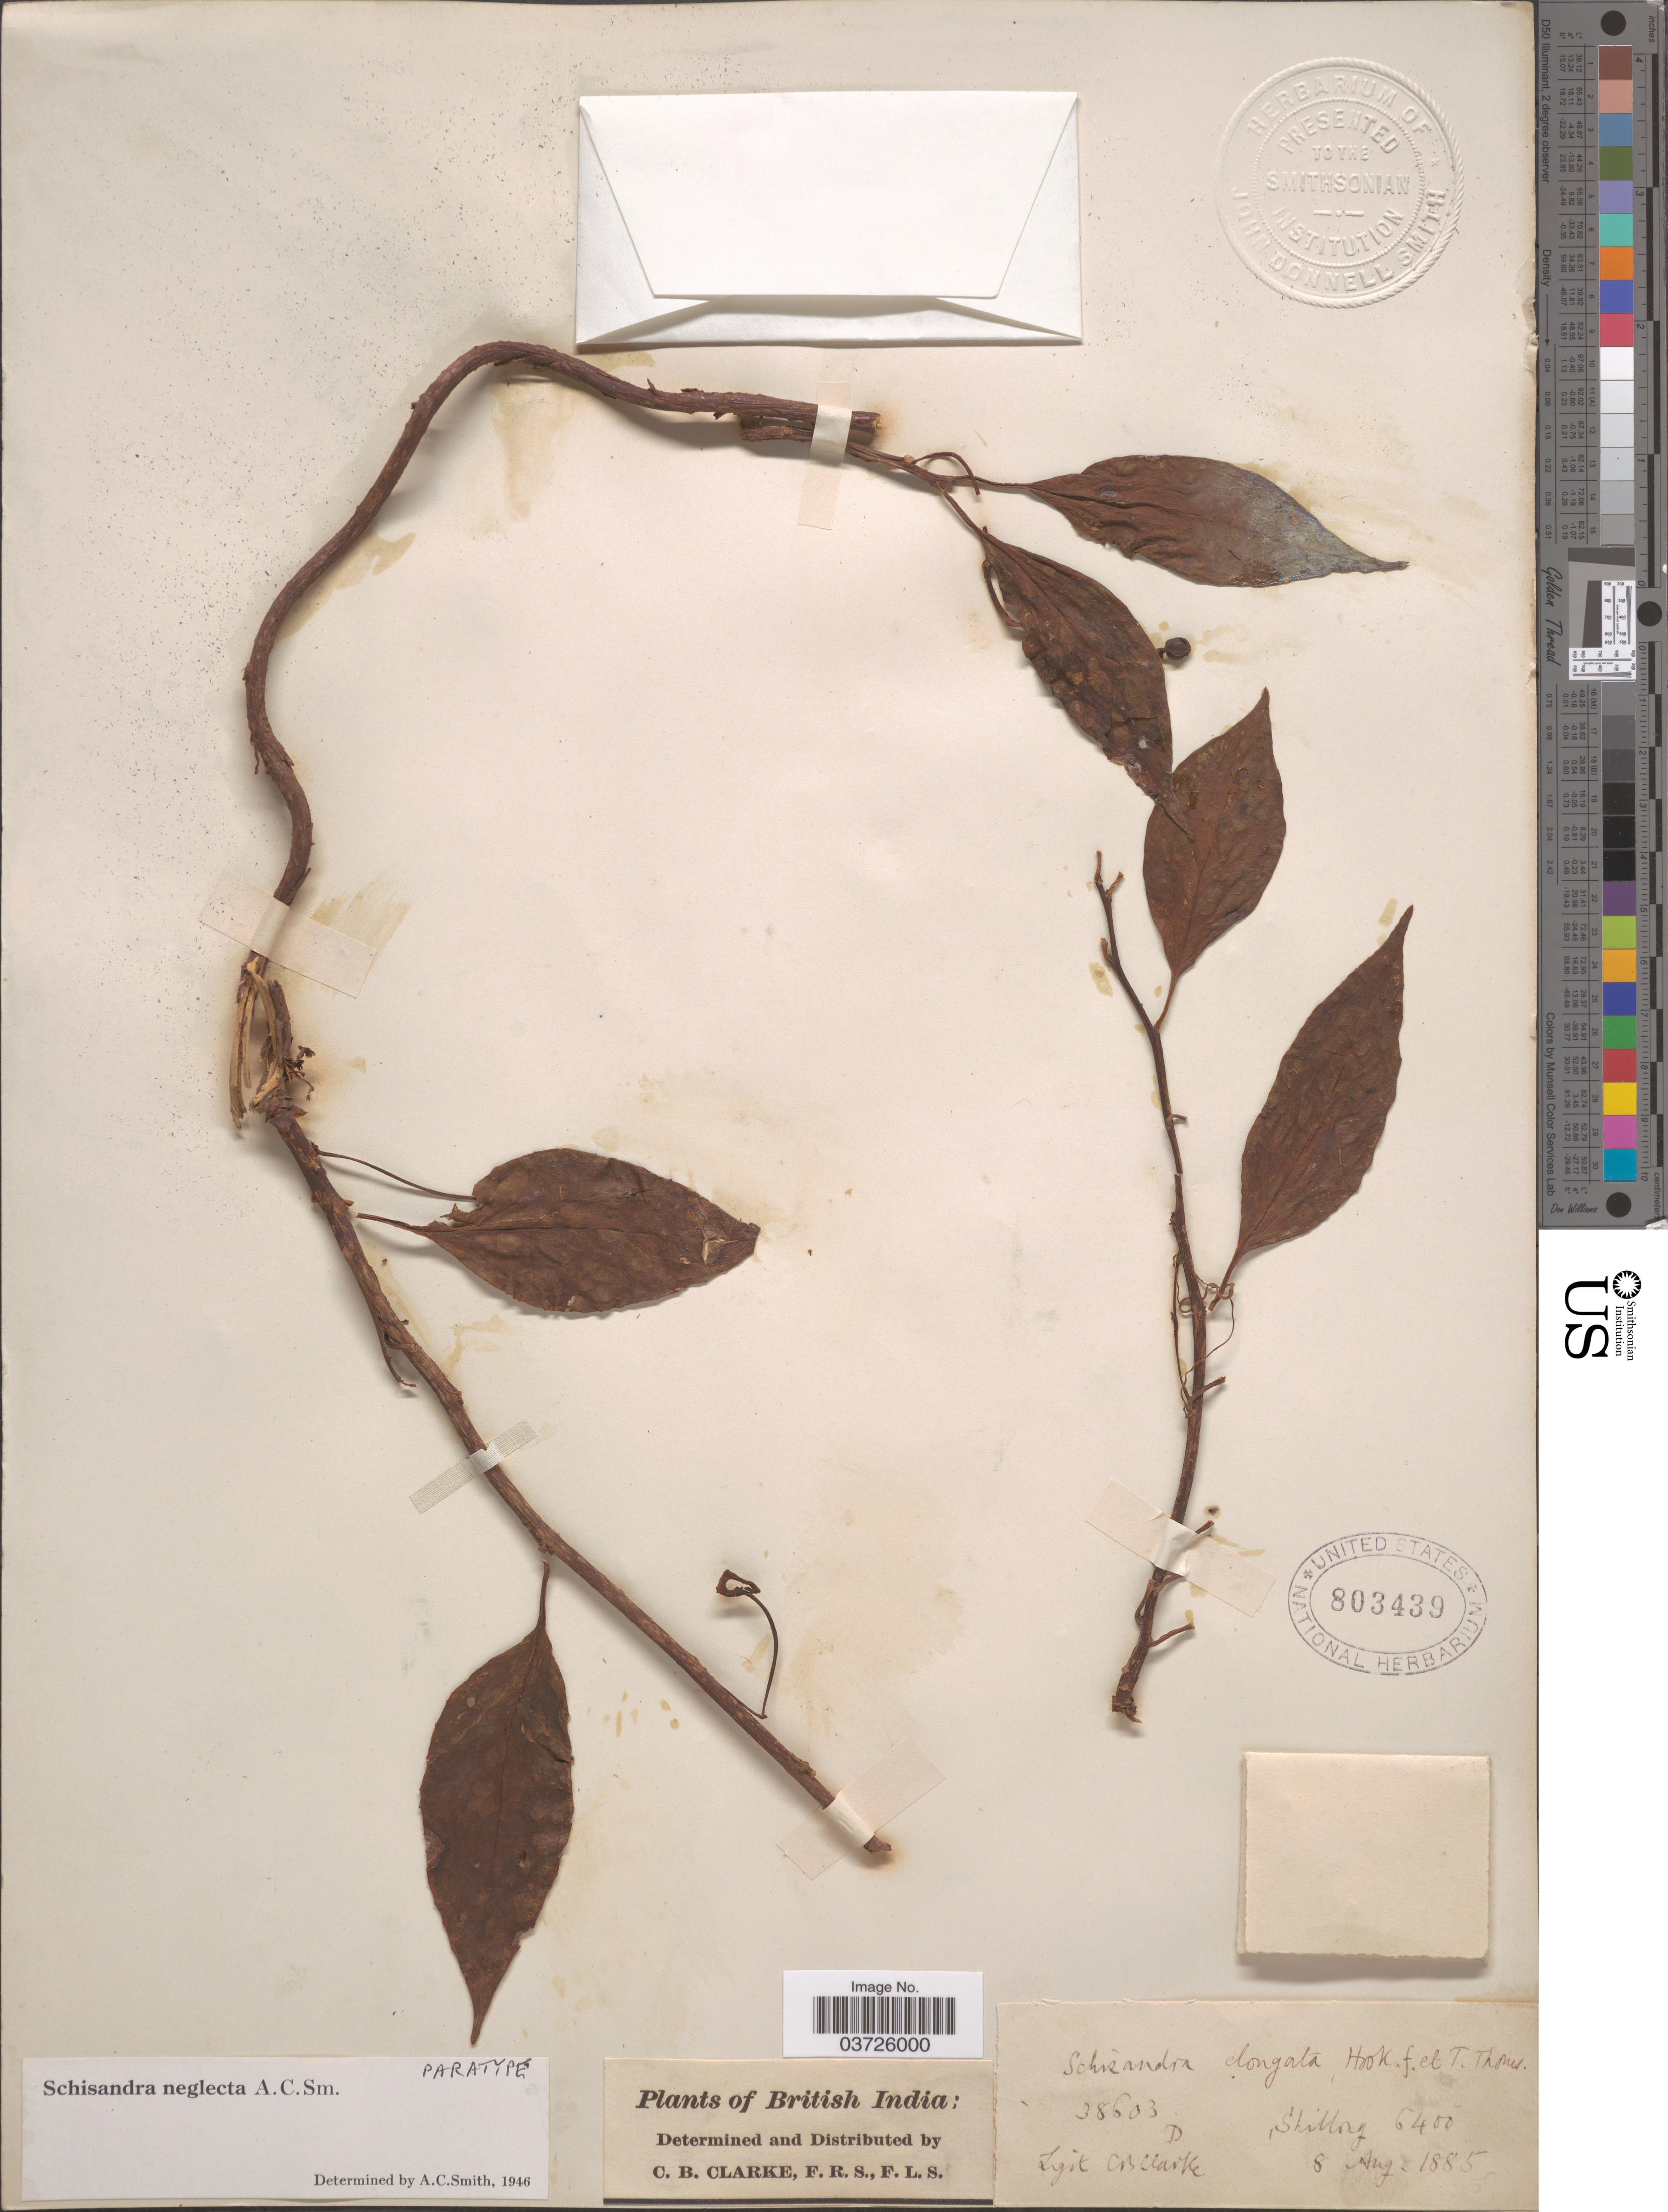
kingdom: Plantae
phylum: Tracheophyta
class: Magnoliopsida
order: Austrobaileyales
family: Schisandraceae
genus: Schisandra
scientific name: Schisandra elongata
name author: (Blume) Baill.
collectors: C. B. Clarke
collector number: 38603D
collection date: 1885-08-08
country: India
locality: Shillong. British India.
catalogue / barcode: US 803439